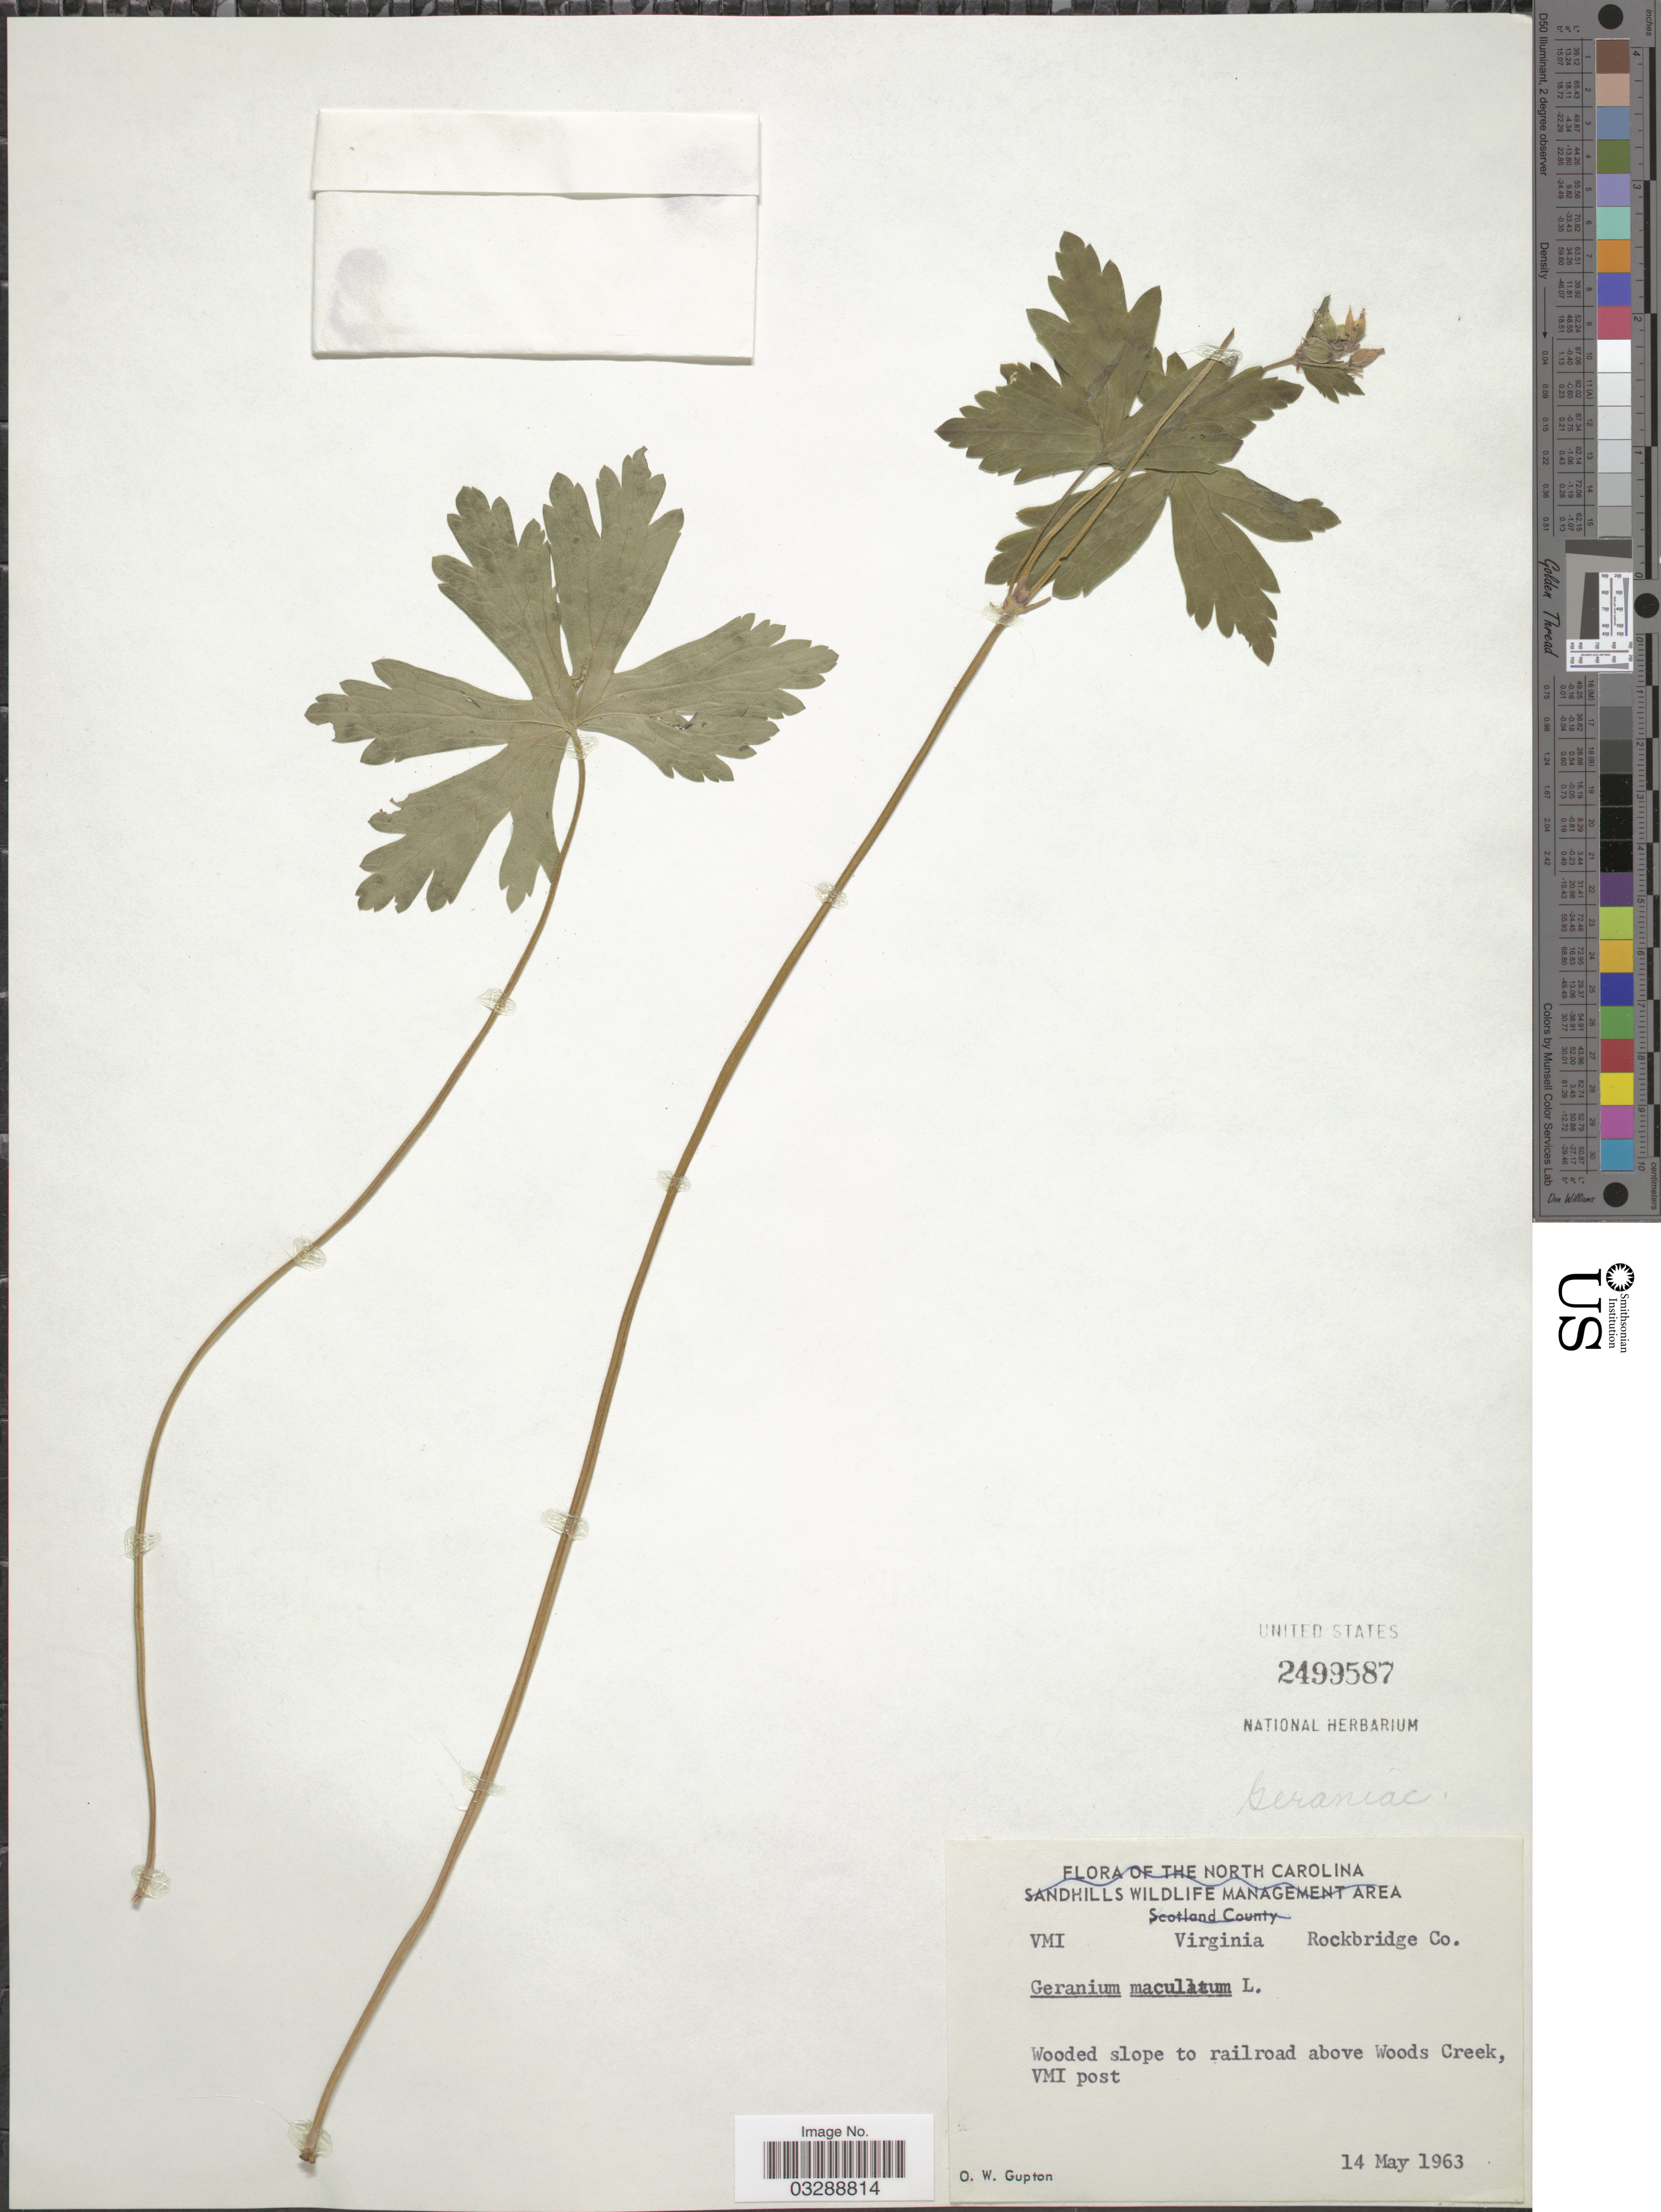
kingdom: Plantae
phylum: Tracheophyta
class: Magnoliopsida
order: Geraniales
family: Geraniaceae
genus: Geranium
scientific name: Geranium maculatum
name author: L.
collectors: O. Gupton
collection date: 1963-05-14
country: United States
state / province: Virginia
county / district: Rockbridge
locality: Wooded slope to railroad above Woods Creek, VMI post.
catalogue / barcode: US 2499587